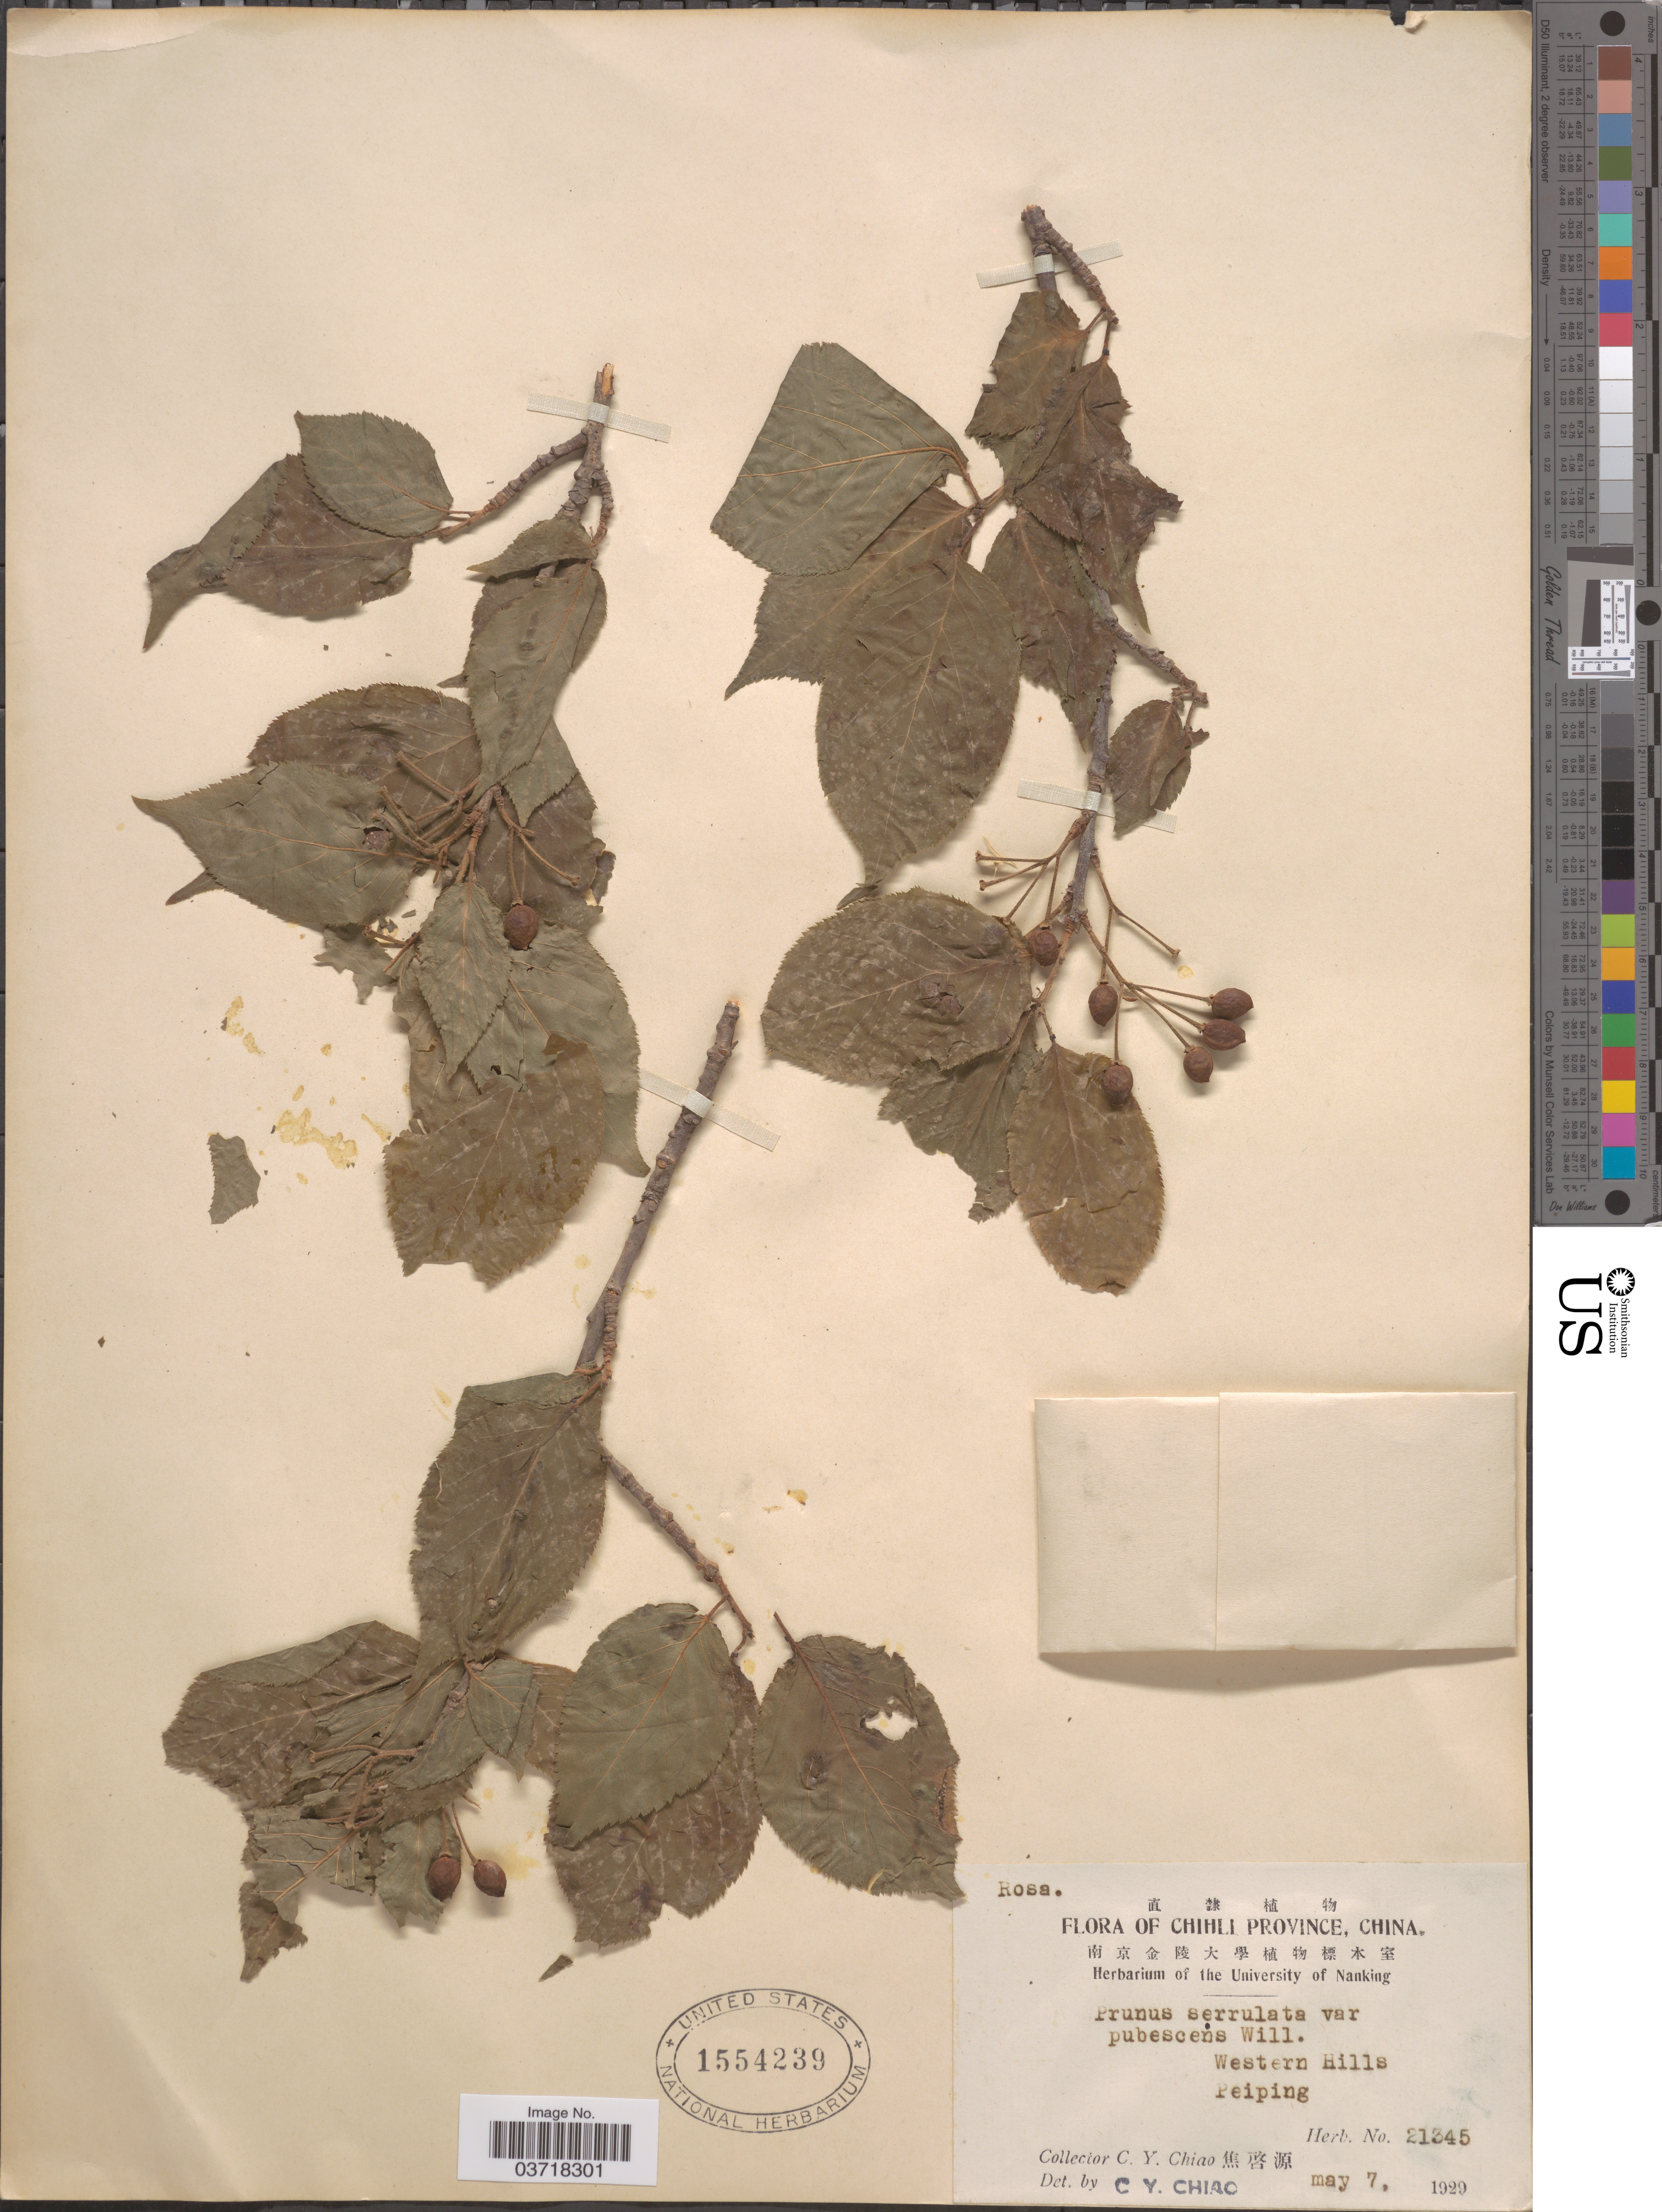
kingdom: Plantae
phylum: Tracheophyta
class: Magnoliopsida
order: Rosales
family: Rosaceae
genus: Prunus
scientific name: Prunus serrulata var. pubescens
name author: (Makino) Nakai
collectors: C. Y. Chiao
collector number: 21345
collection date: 1929-05-07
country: China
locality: Chihli Province. Western Hills. Peiping.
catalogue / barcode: US 1554239